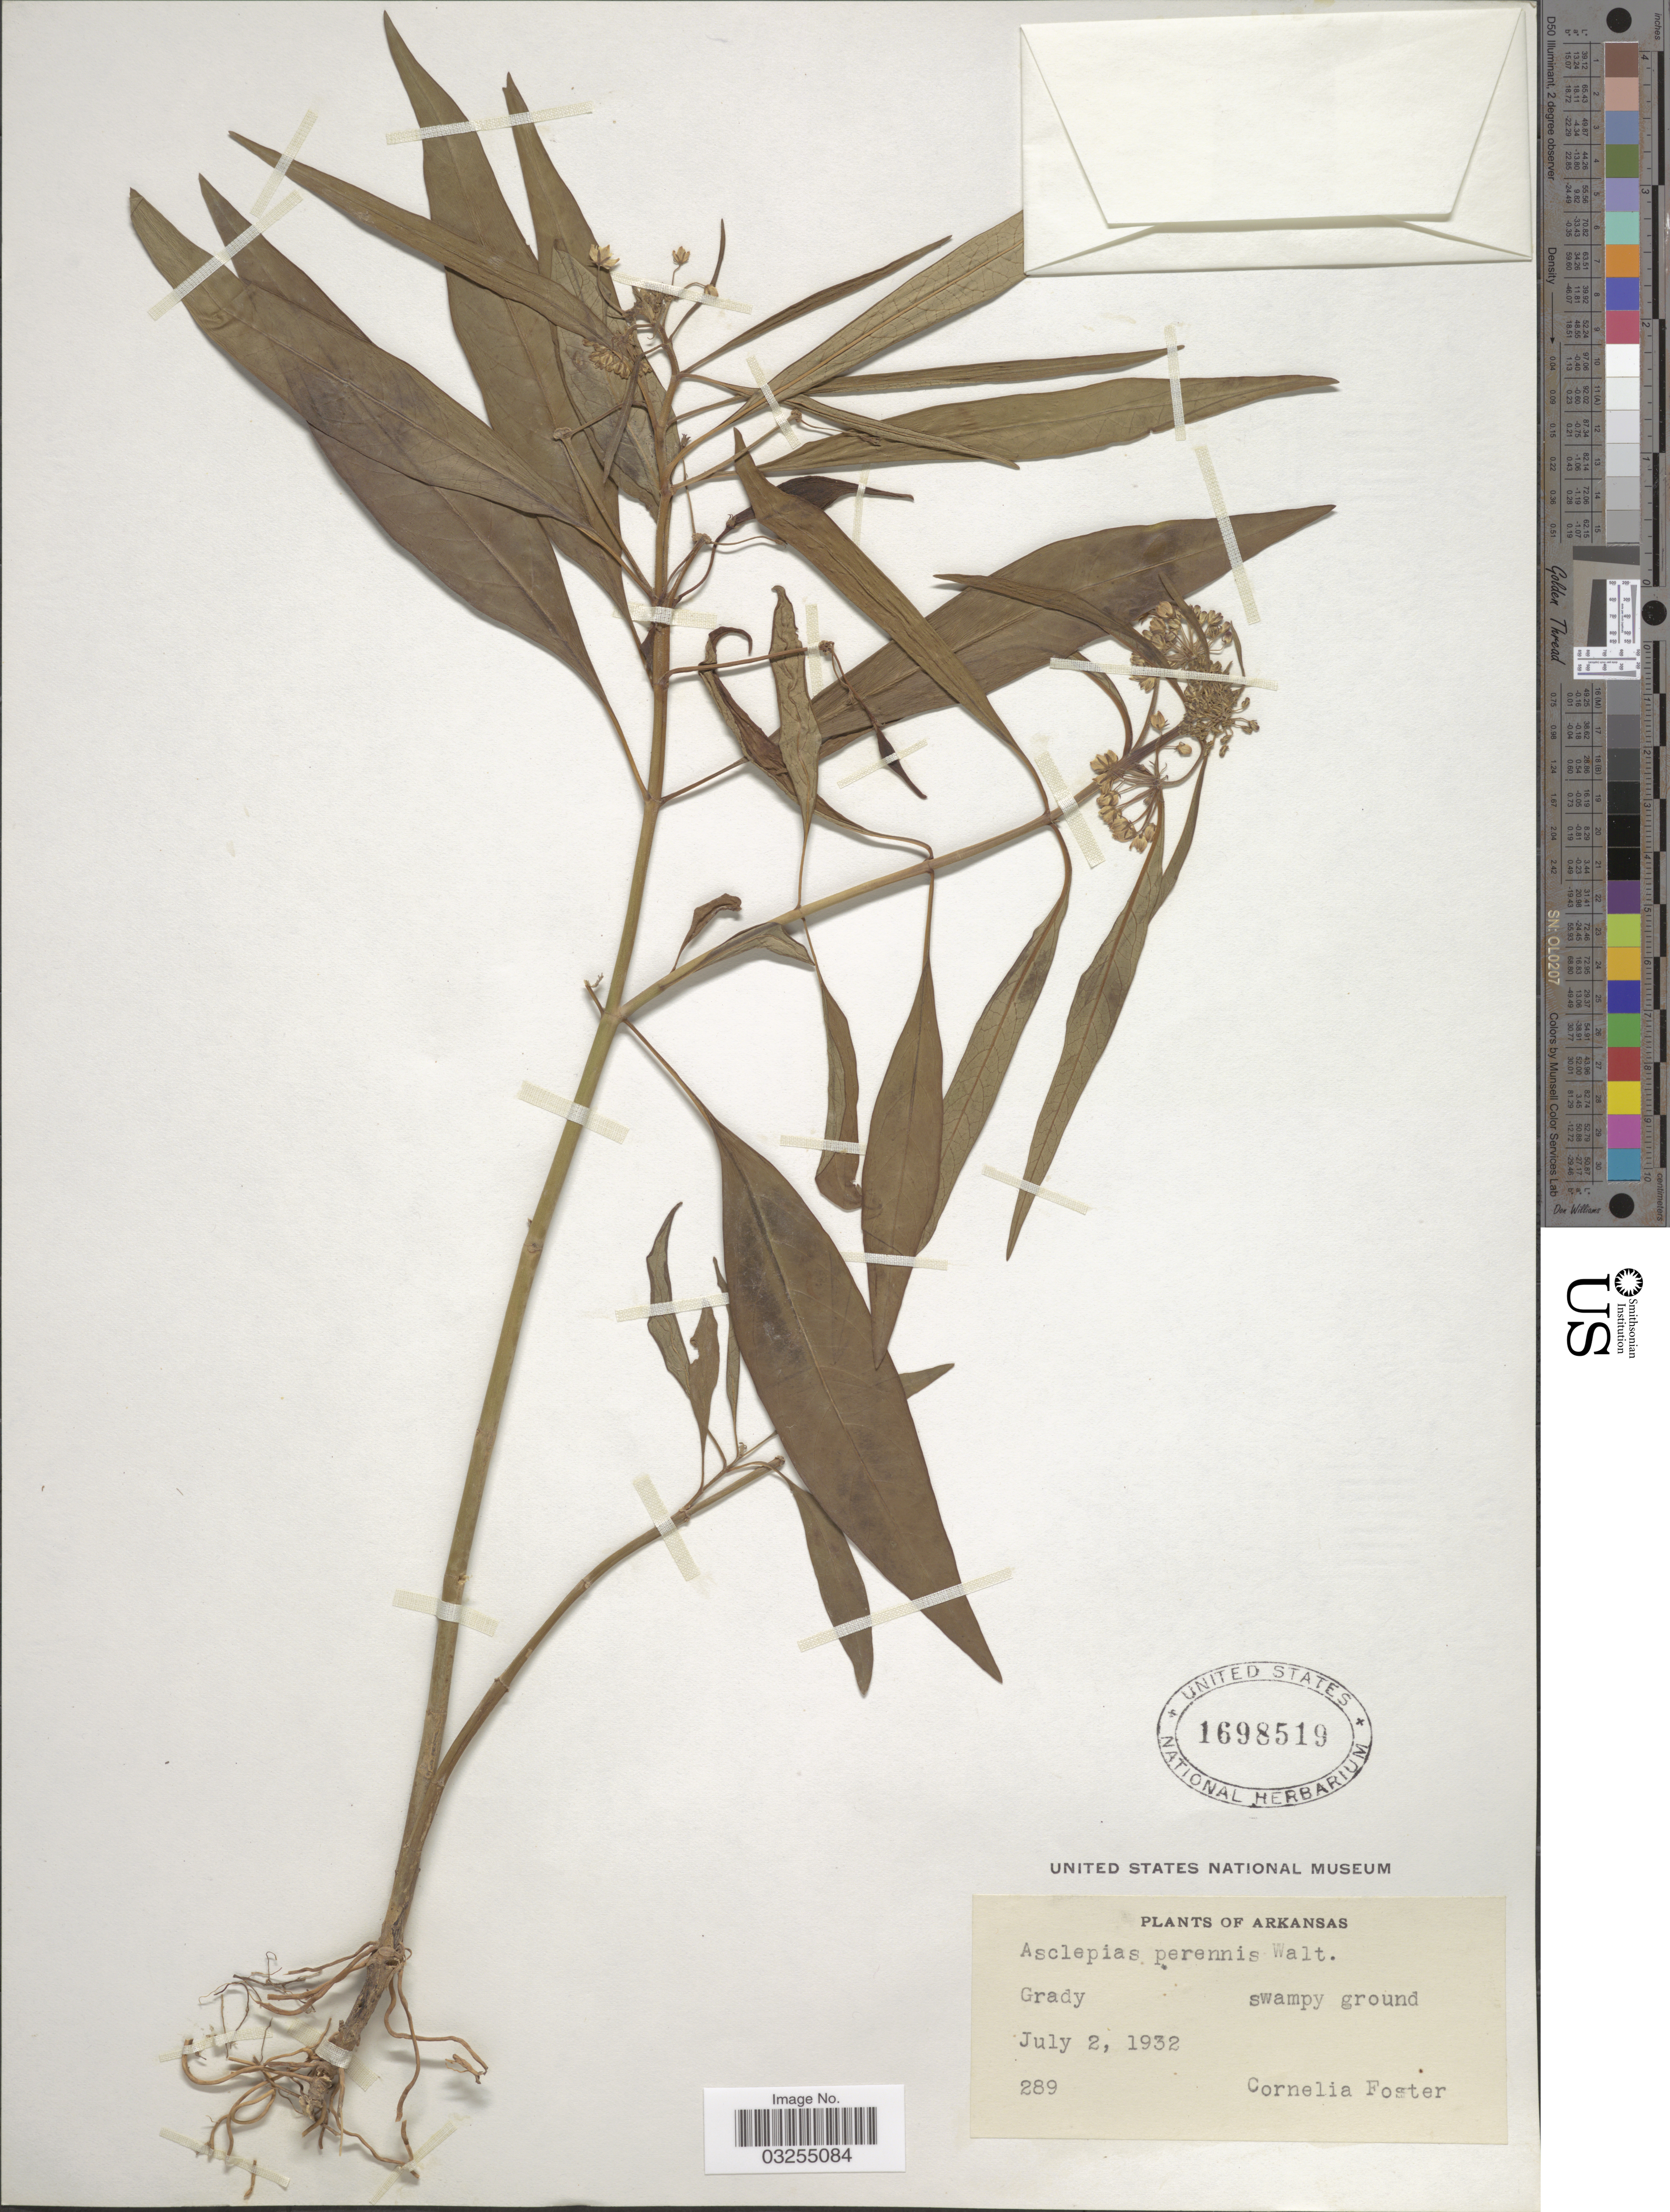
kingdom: Plantae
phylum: Tracheophyta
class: Magnoliopsida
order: Gentianales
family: Apocynaceae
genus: Asclepias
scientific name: Asclepias perennis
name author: Walter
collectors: C. Foster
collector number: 289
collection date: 1932-07-02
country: United States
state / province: Arkansas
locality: Grady swampy ground.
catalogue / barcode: US 1698519